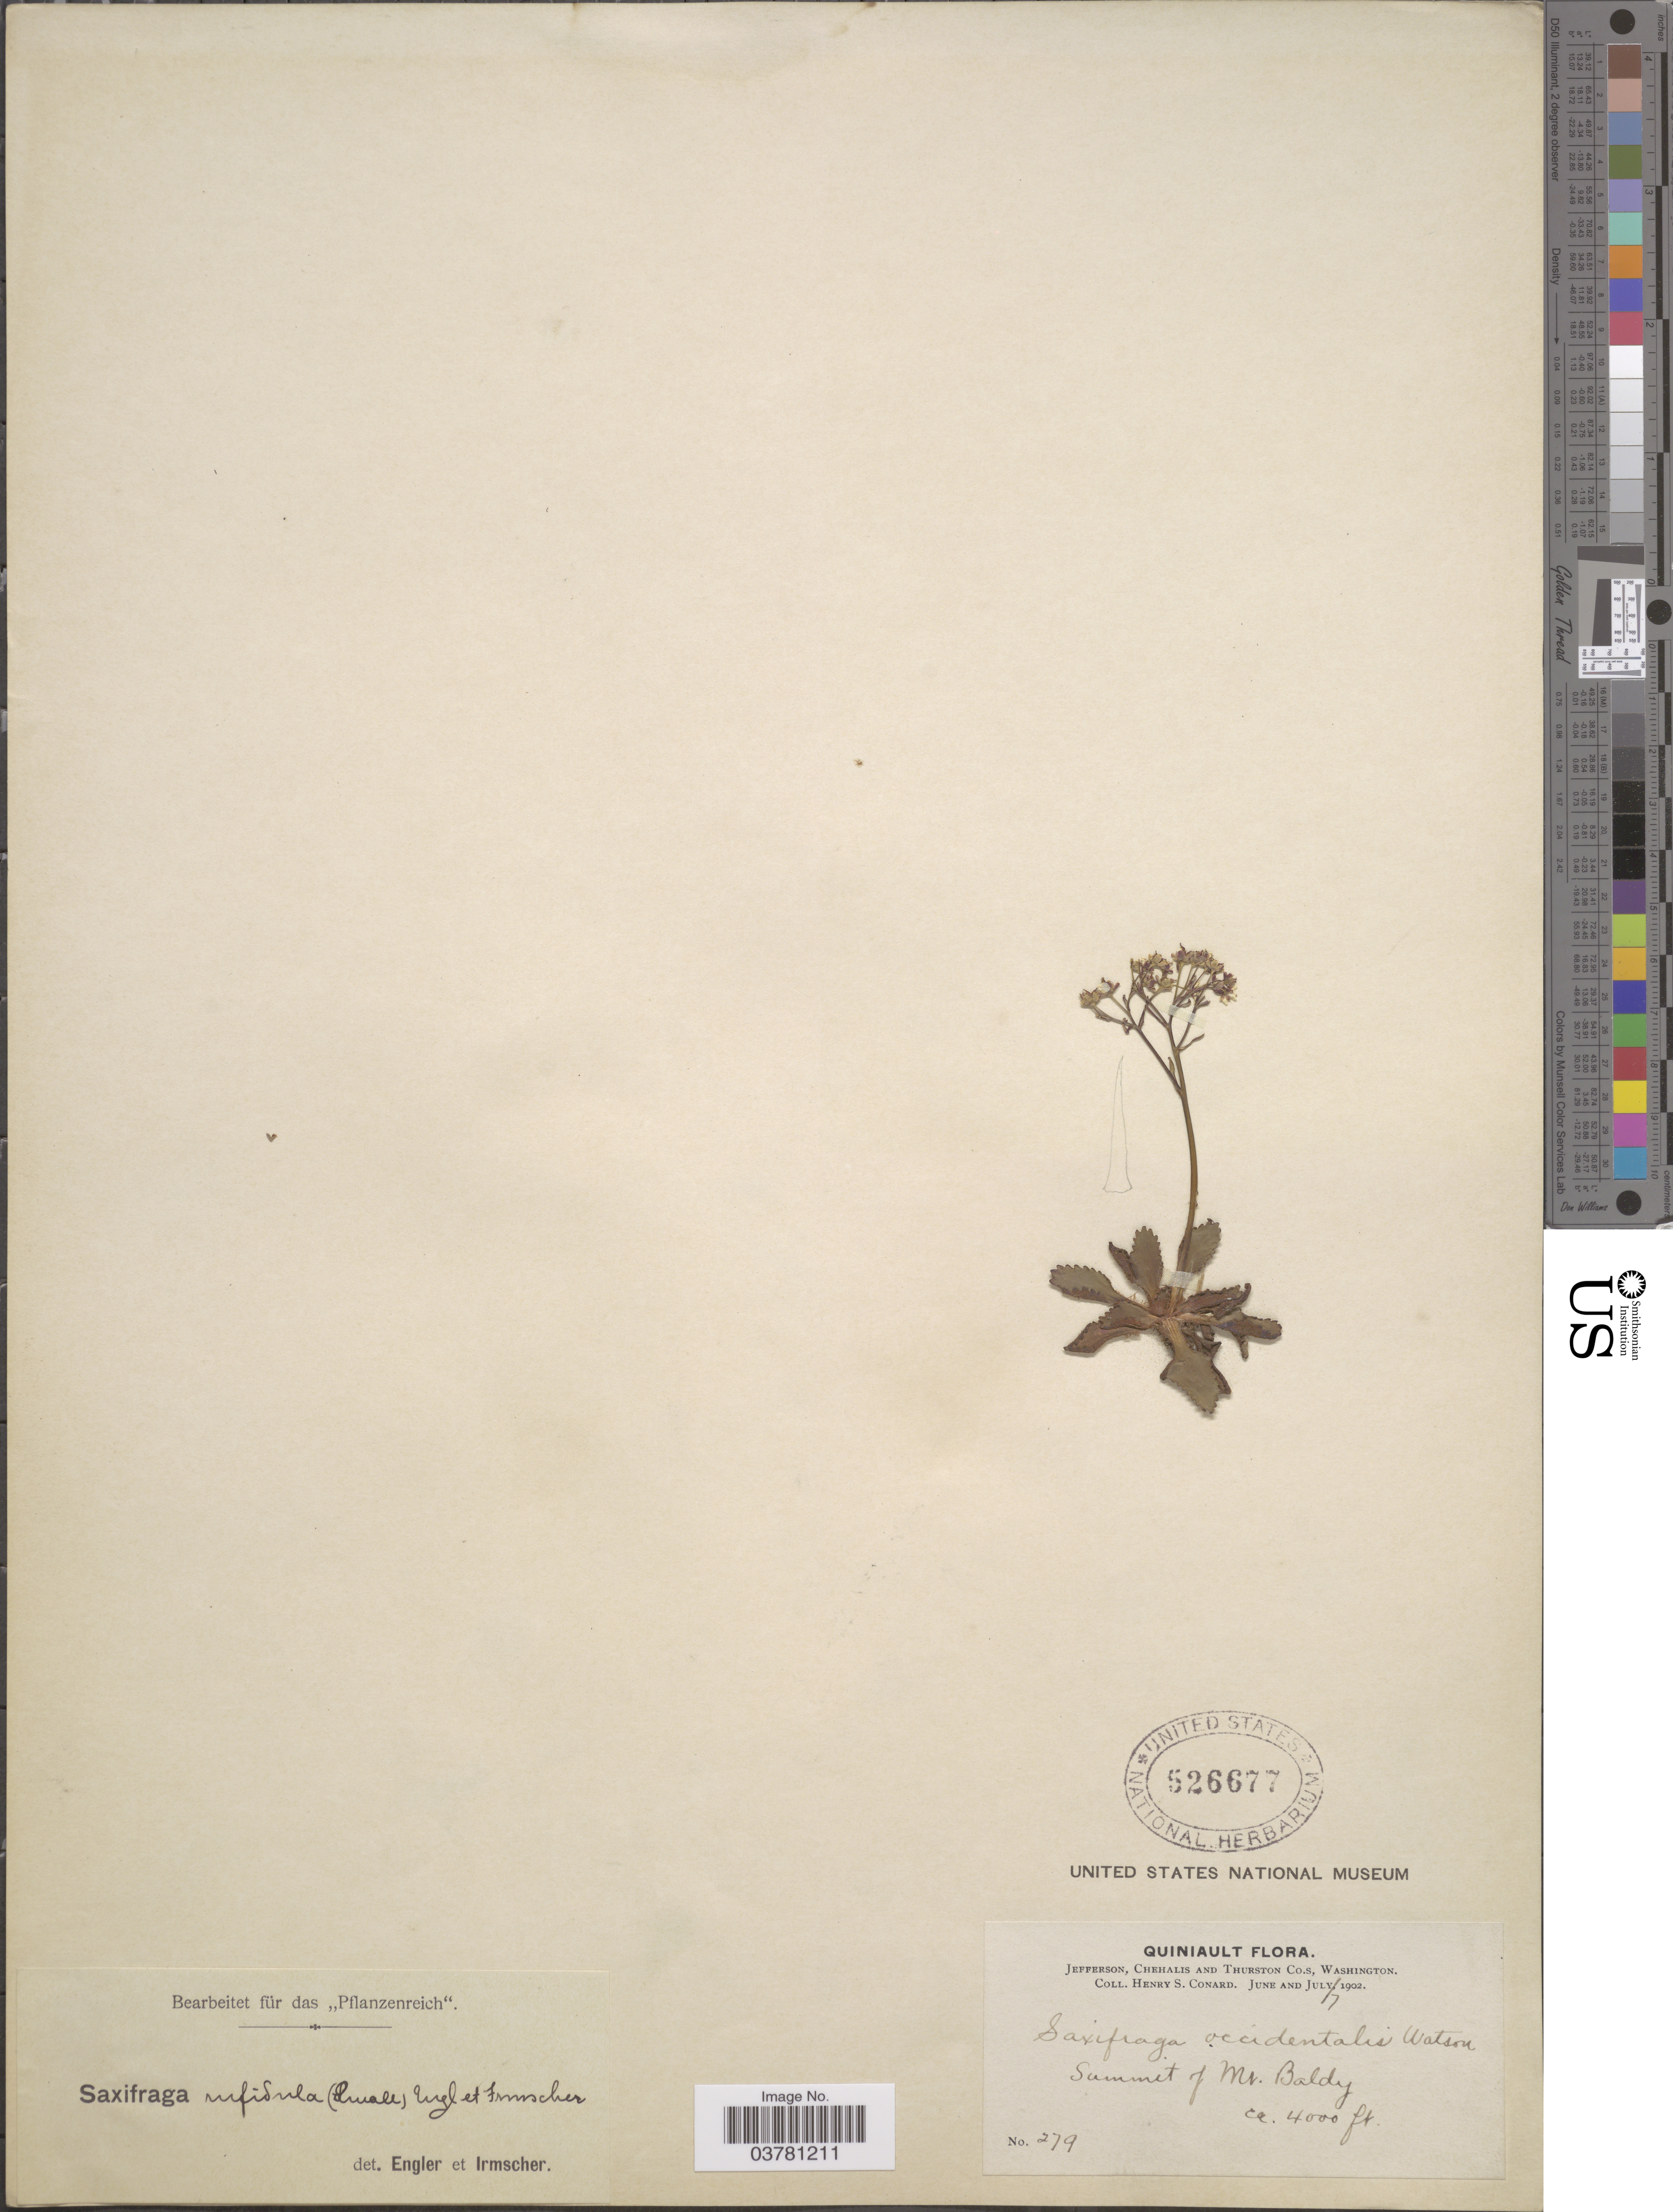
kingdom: Plantae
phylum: Tracheophyta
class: Magnoliopsida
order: Saxifragales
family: Saxifragaceae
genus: Micranthes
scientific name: Micranthes rufidula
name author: Small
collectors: H. S. Conard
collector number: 279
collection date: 1902-07-07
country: United States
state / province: Washington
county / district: Thurston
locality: Quiniault. Jefferson, Chehalis and Thurston Co. Summit of Mt. Baldy.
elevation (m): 1219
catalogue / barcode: US 526677